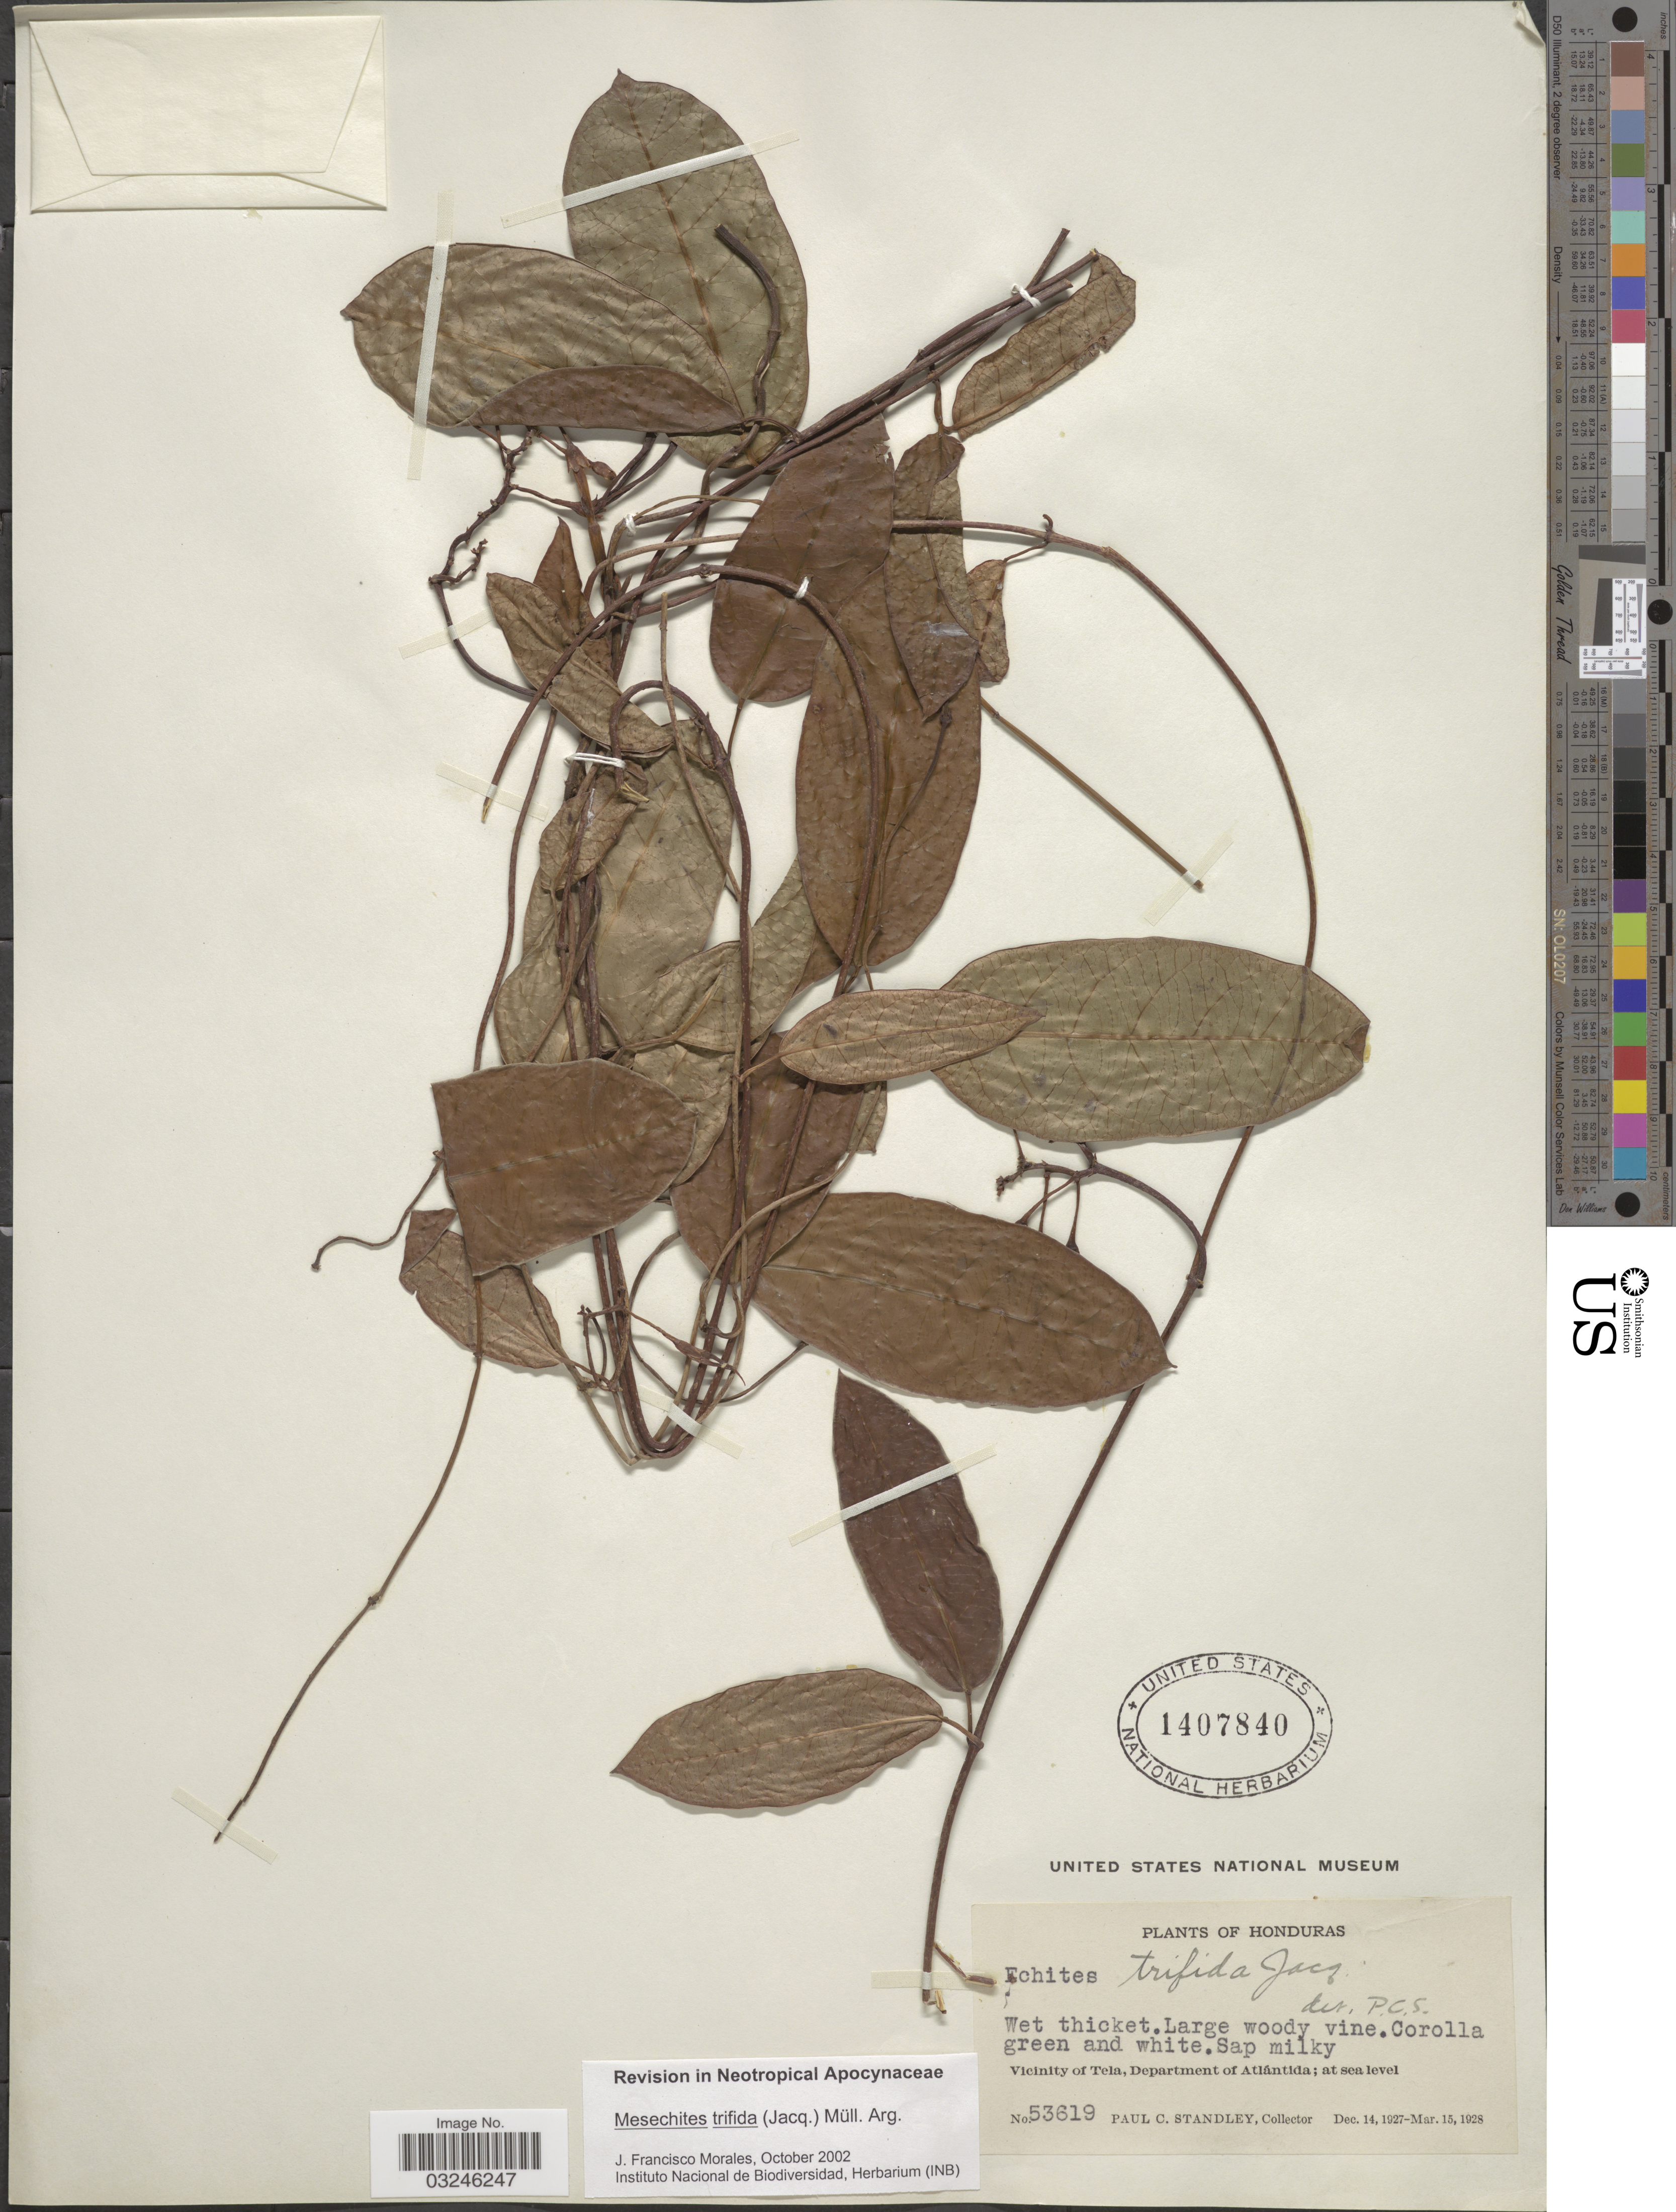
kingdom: Plantae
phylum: Tracheophyta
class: Magnoliopsida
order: Gentianales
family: Apocynaceae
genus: Mesechites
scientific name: Mesechites trifidus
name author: (Jacq.) Müll. Arg.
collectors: P. C. Standley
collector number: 53619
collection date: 1927-12-14/1928-03-15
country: Honduras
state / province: Atlántida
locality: Vicinity of Tela, Department of Atlántida.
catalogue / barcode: US 1407840